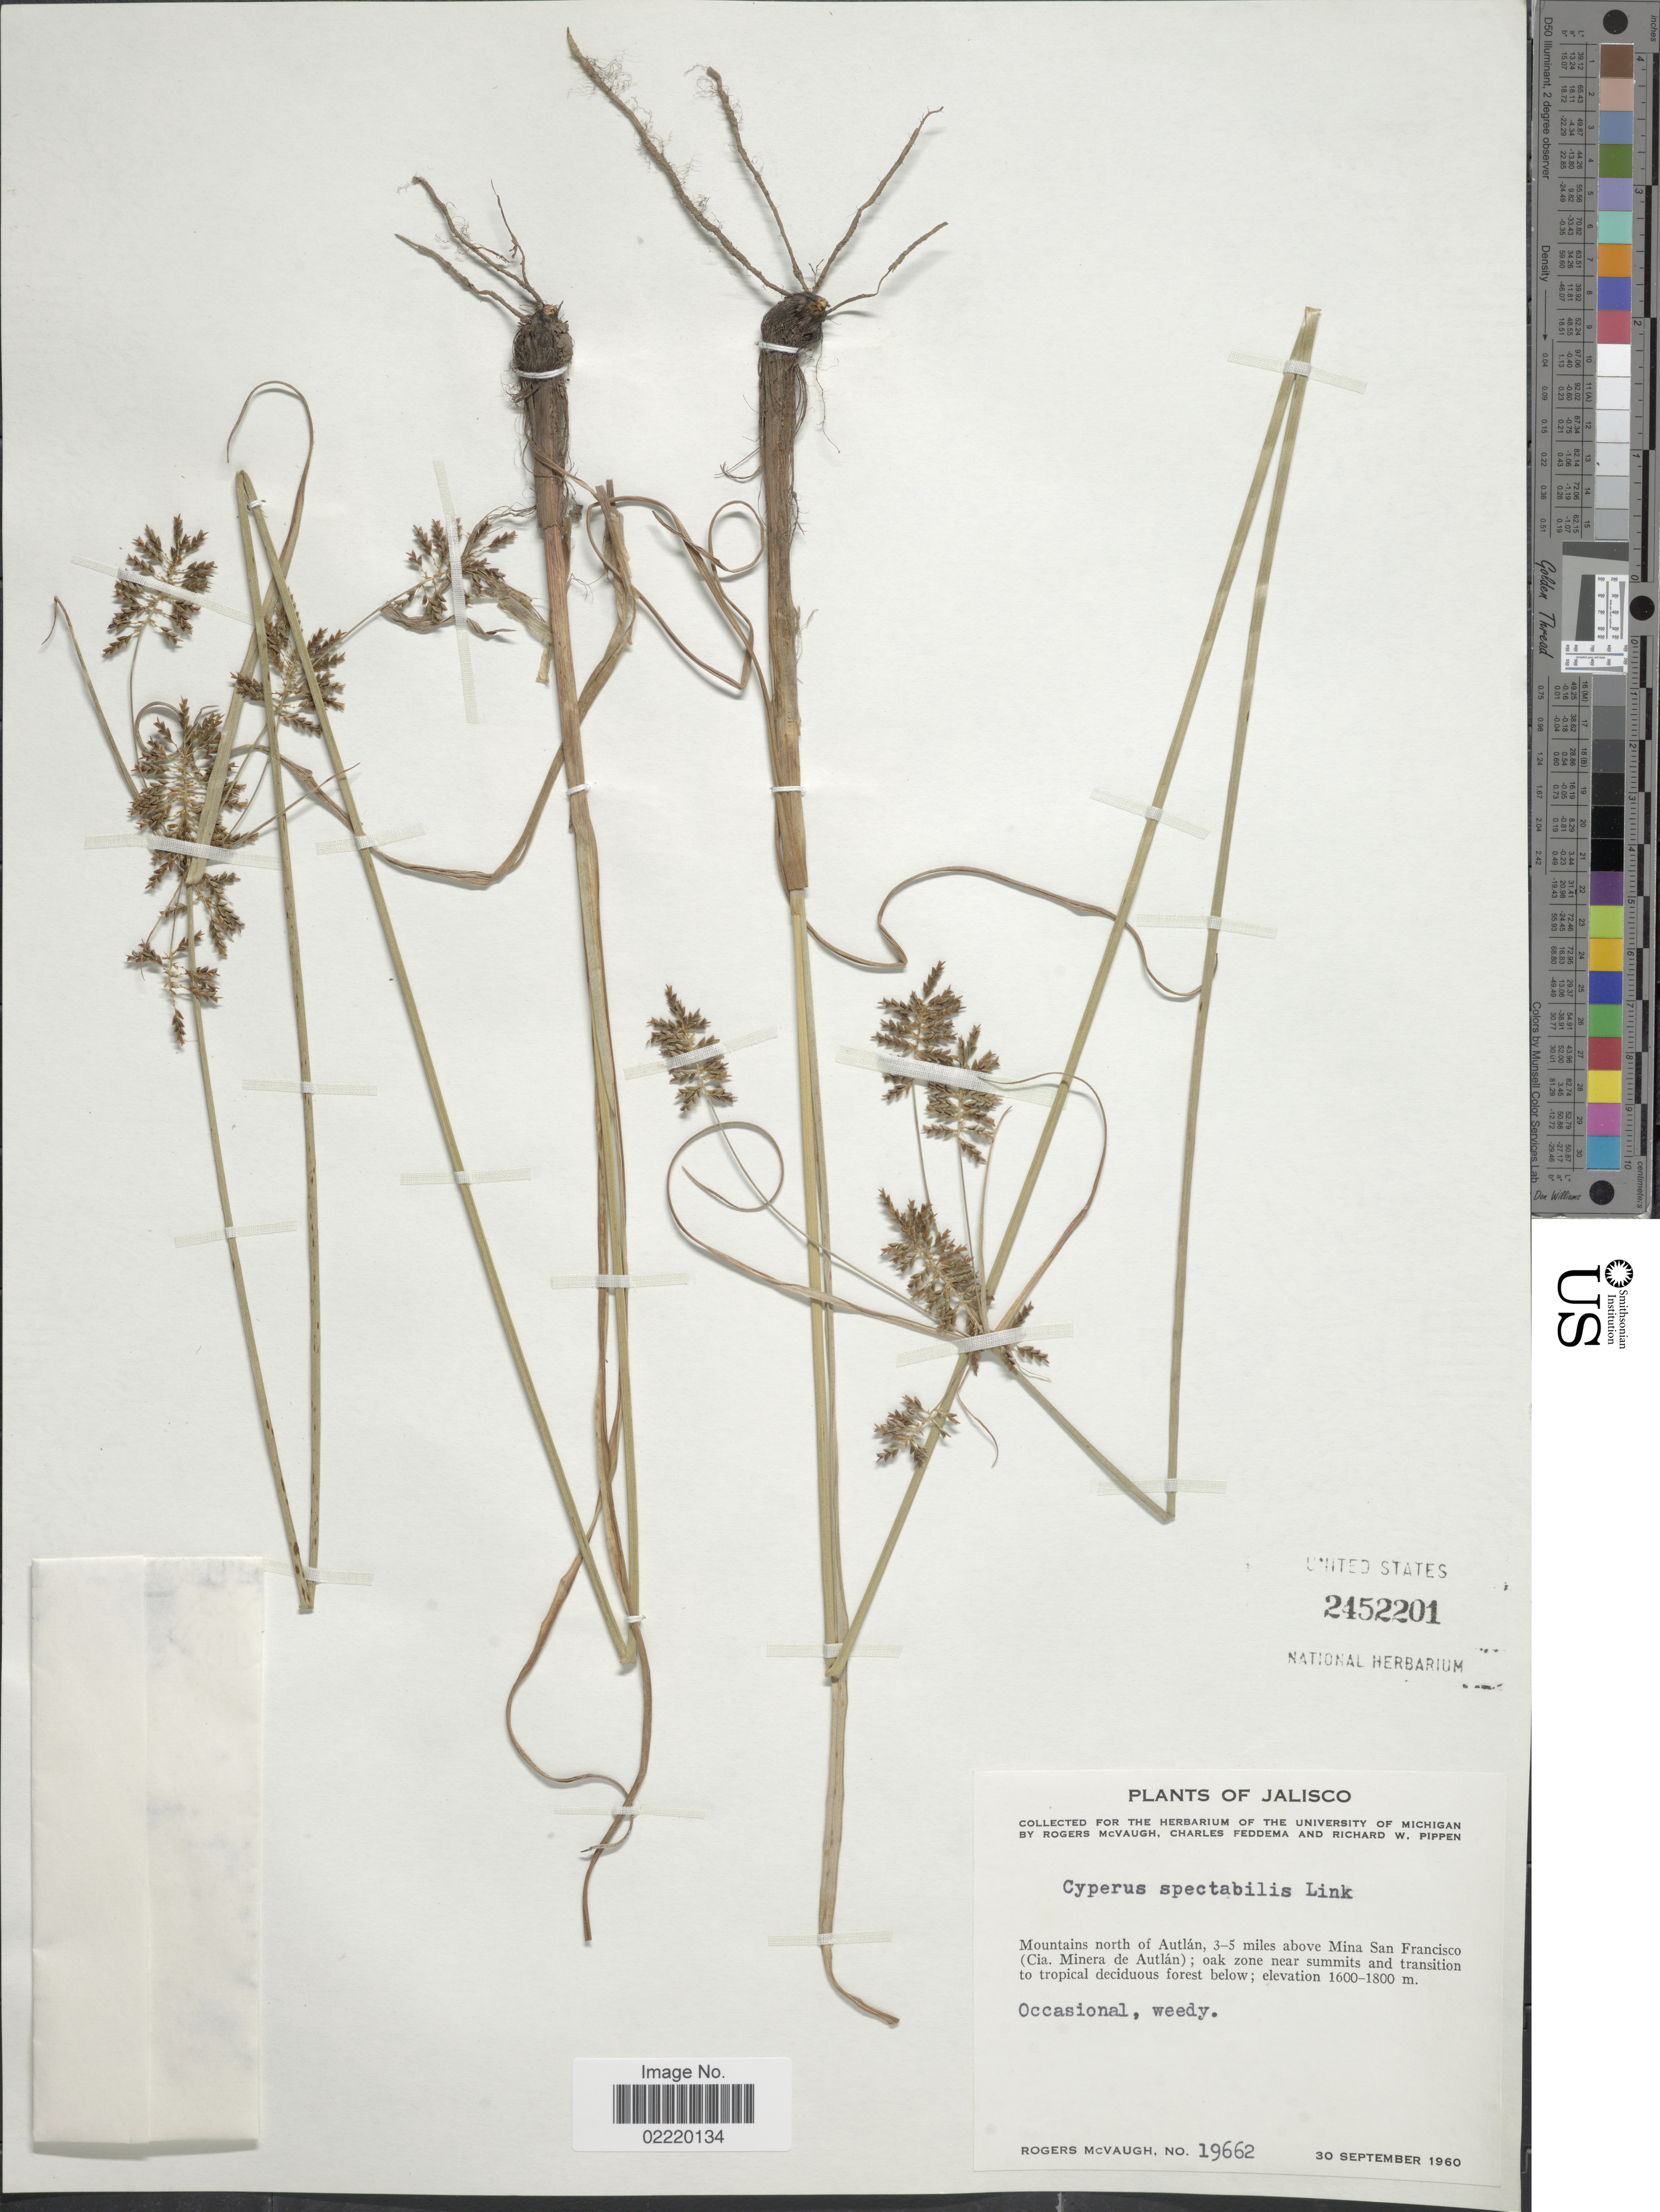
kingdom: Plantae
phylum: Tracheophyta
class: Liliopsida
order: Poales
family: Cyperaceae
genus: Cyperus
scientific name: Cyperus spectabilis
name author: Link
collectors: R. McVaugh, C. Feddema & R. W. Pippen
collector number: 19662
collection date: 1960-09-30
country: Mexico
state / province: Jalisco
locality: Mountains north of Autlan, 3-5 miles above Mina San Francisco (Cia. Minera de Autlan); oak zone near summits and transition to tropical deciduous forest below.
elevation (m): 1600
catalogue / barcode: US 2452201